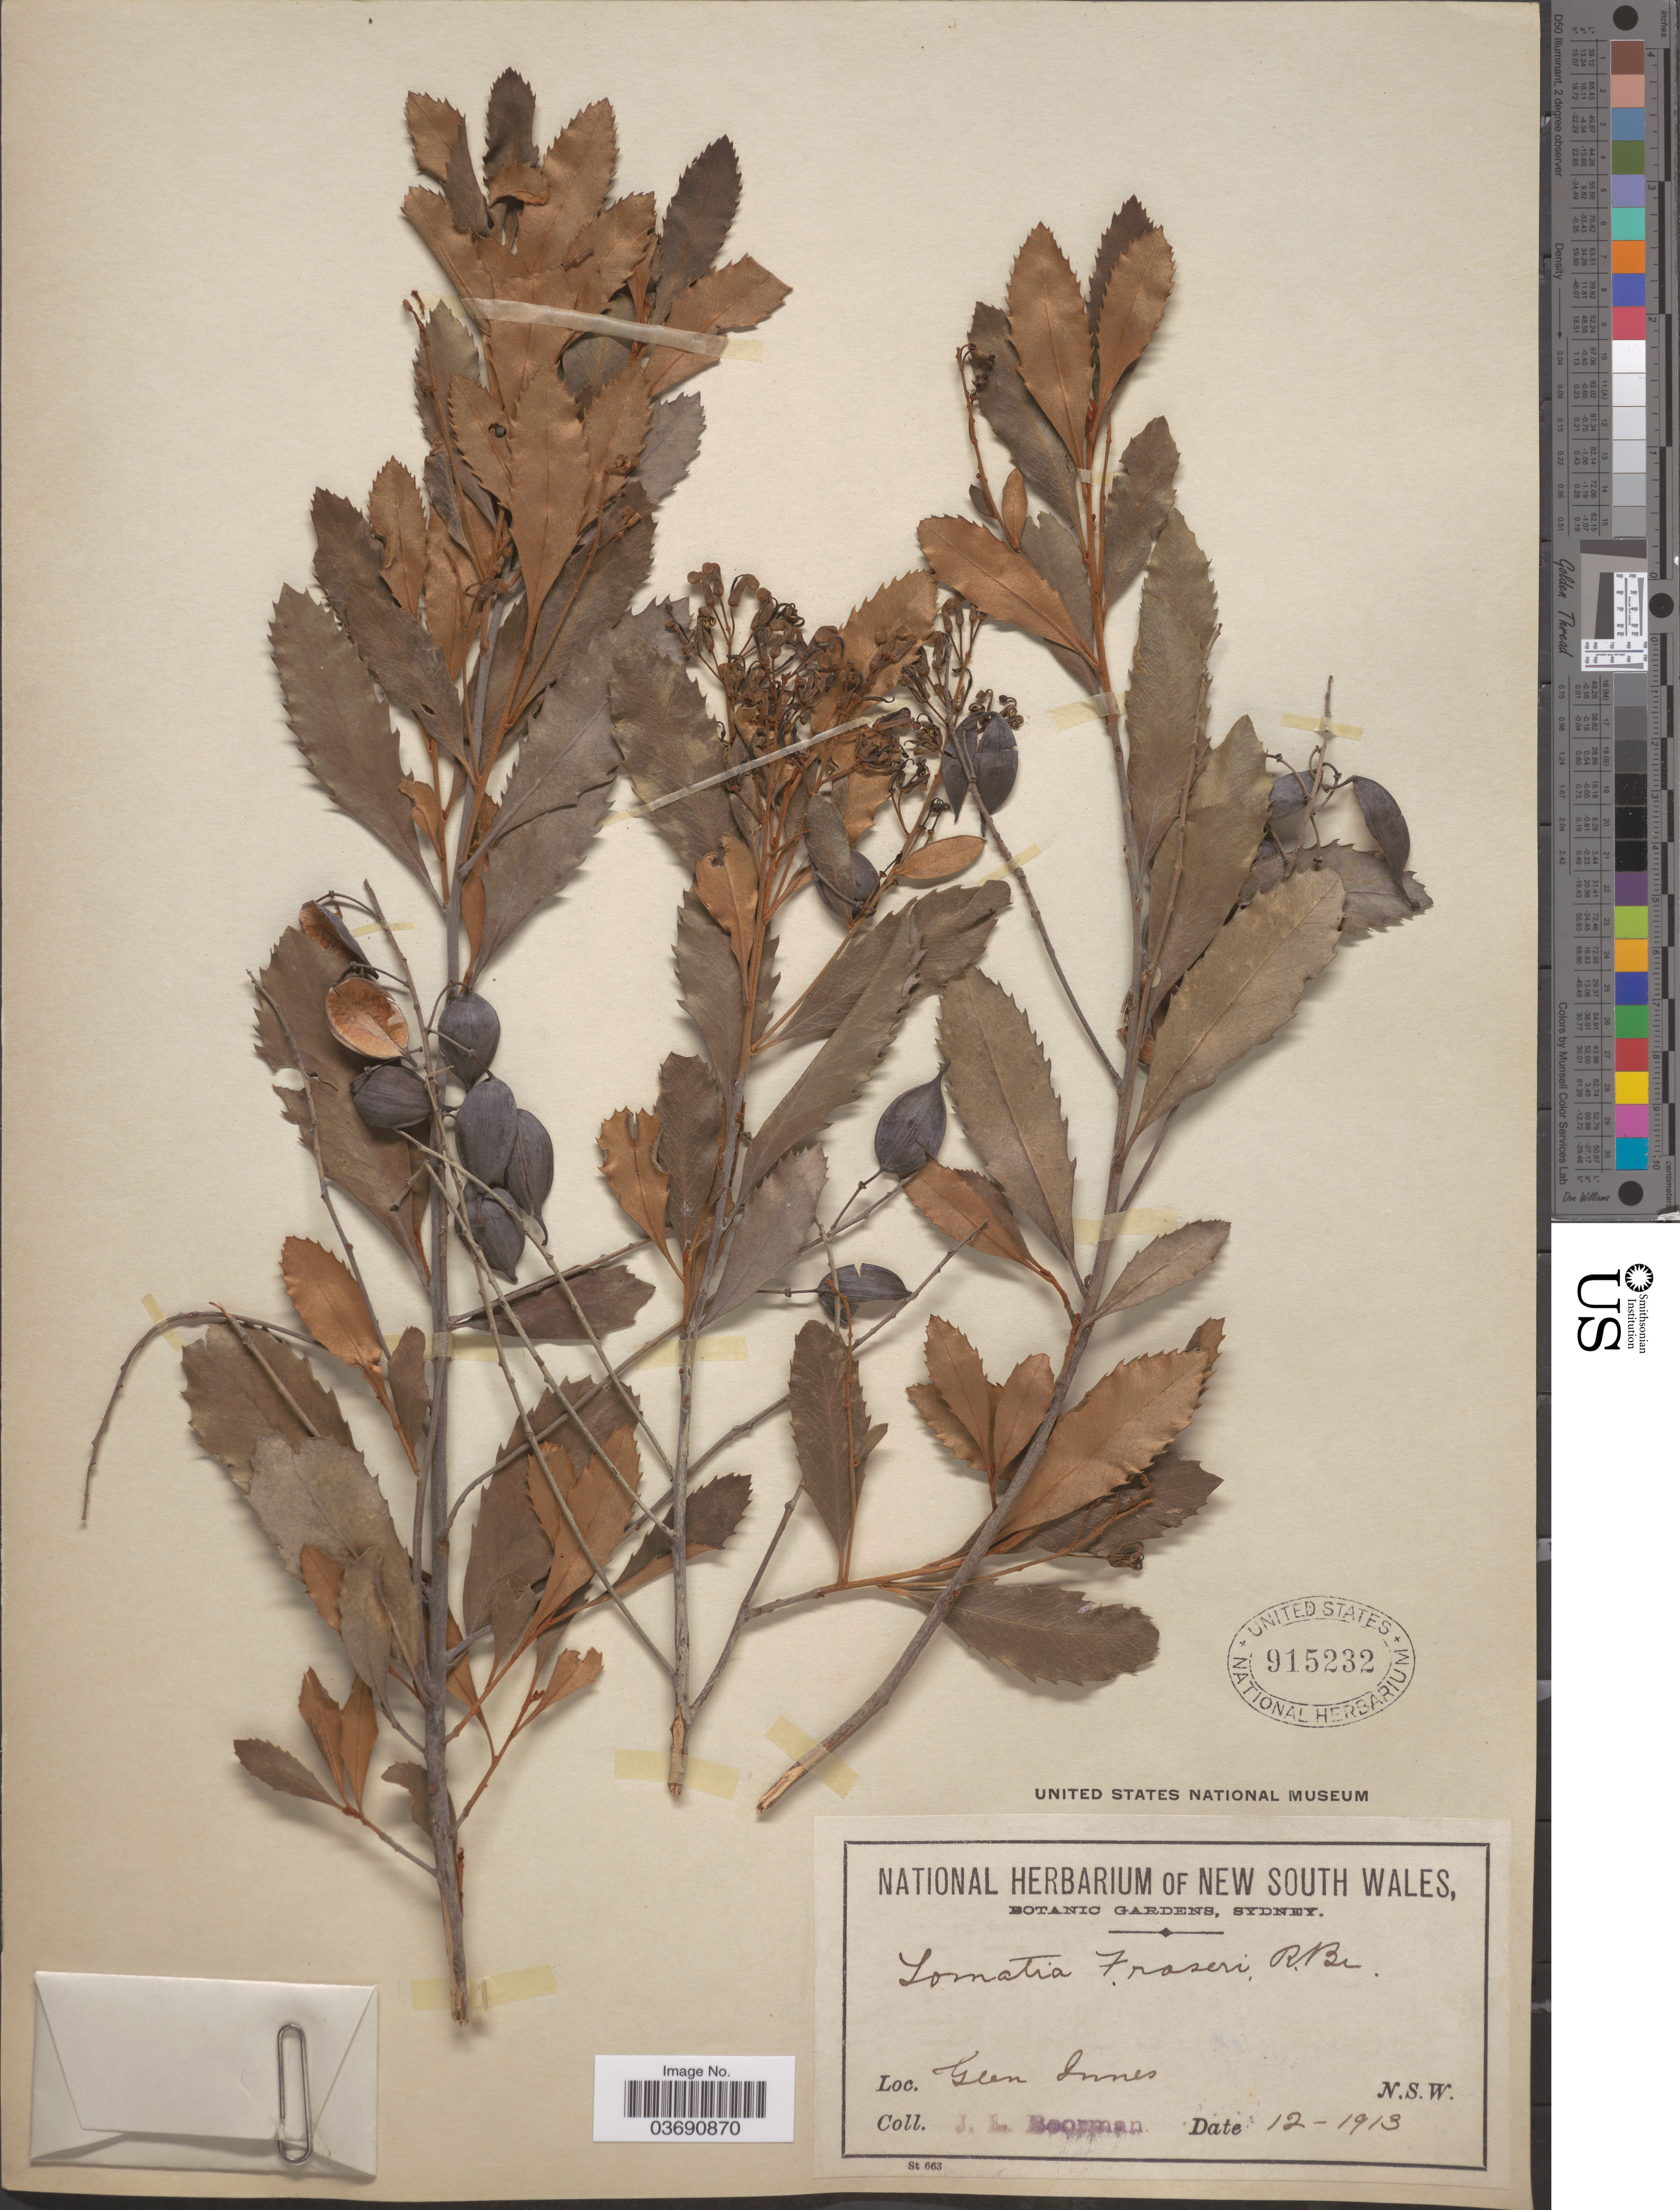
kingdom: Plantae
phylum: Tracheophyta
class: Magnoliopsida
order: Proteales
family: Proteaceae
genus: Lomatia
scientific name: Lomatia fraseri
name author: R. Br.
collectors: J. Boorman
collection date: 1913-12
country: Australia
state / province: New South Wales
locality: Glen Innes.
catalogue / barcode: US 915232